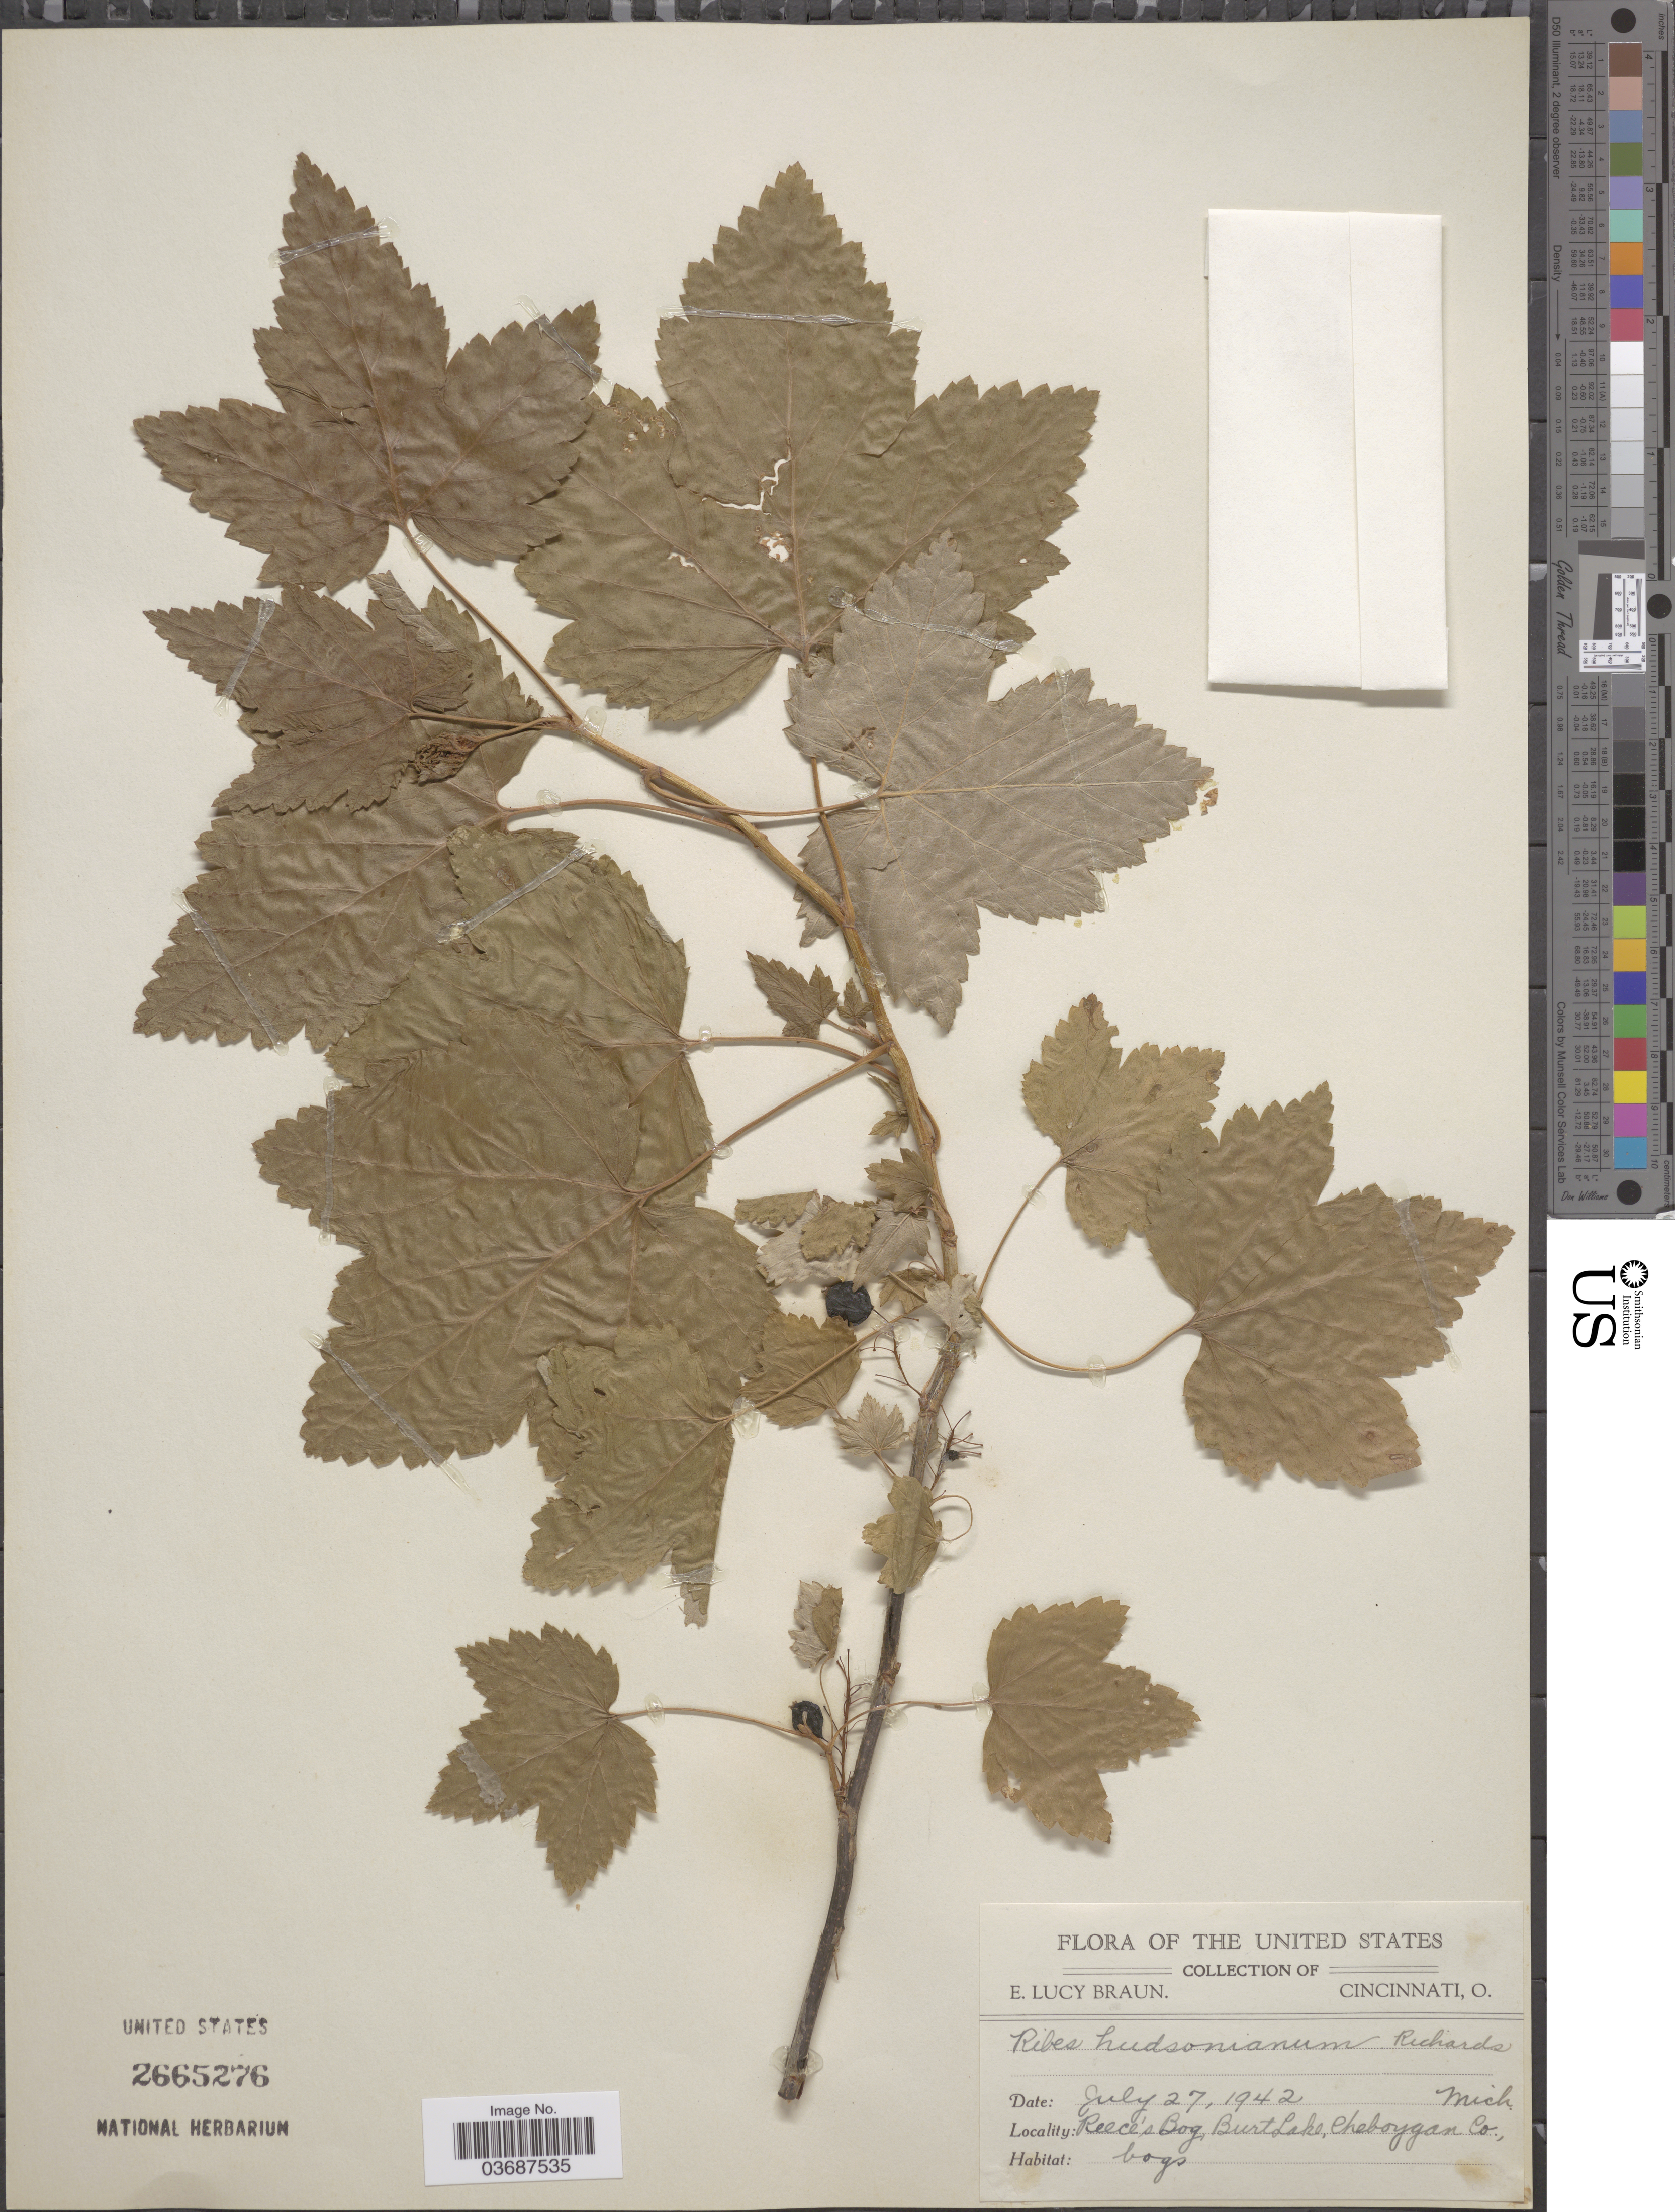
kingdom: Plantae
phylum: Tracheophyta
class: Magnoliopsida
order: Saxifragales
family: Grossulariaceae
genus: Ribes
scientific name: Ribes hudsonianum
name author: Richardson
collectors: E. L. Braun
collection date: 1942-07-27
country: United States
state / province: Michigan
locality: Reece's Bog, Burt Lake, Cheboygan Co.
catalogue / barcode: US 2665276